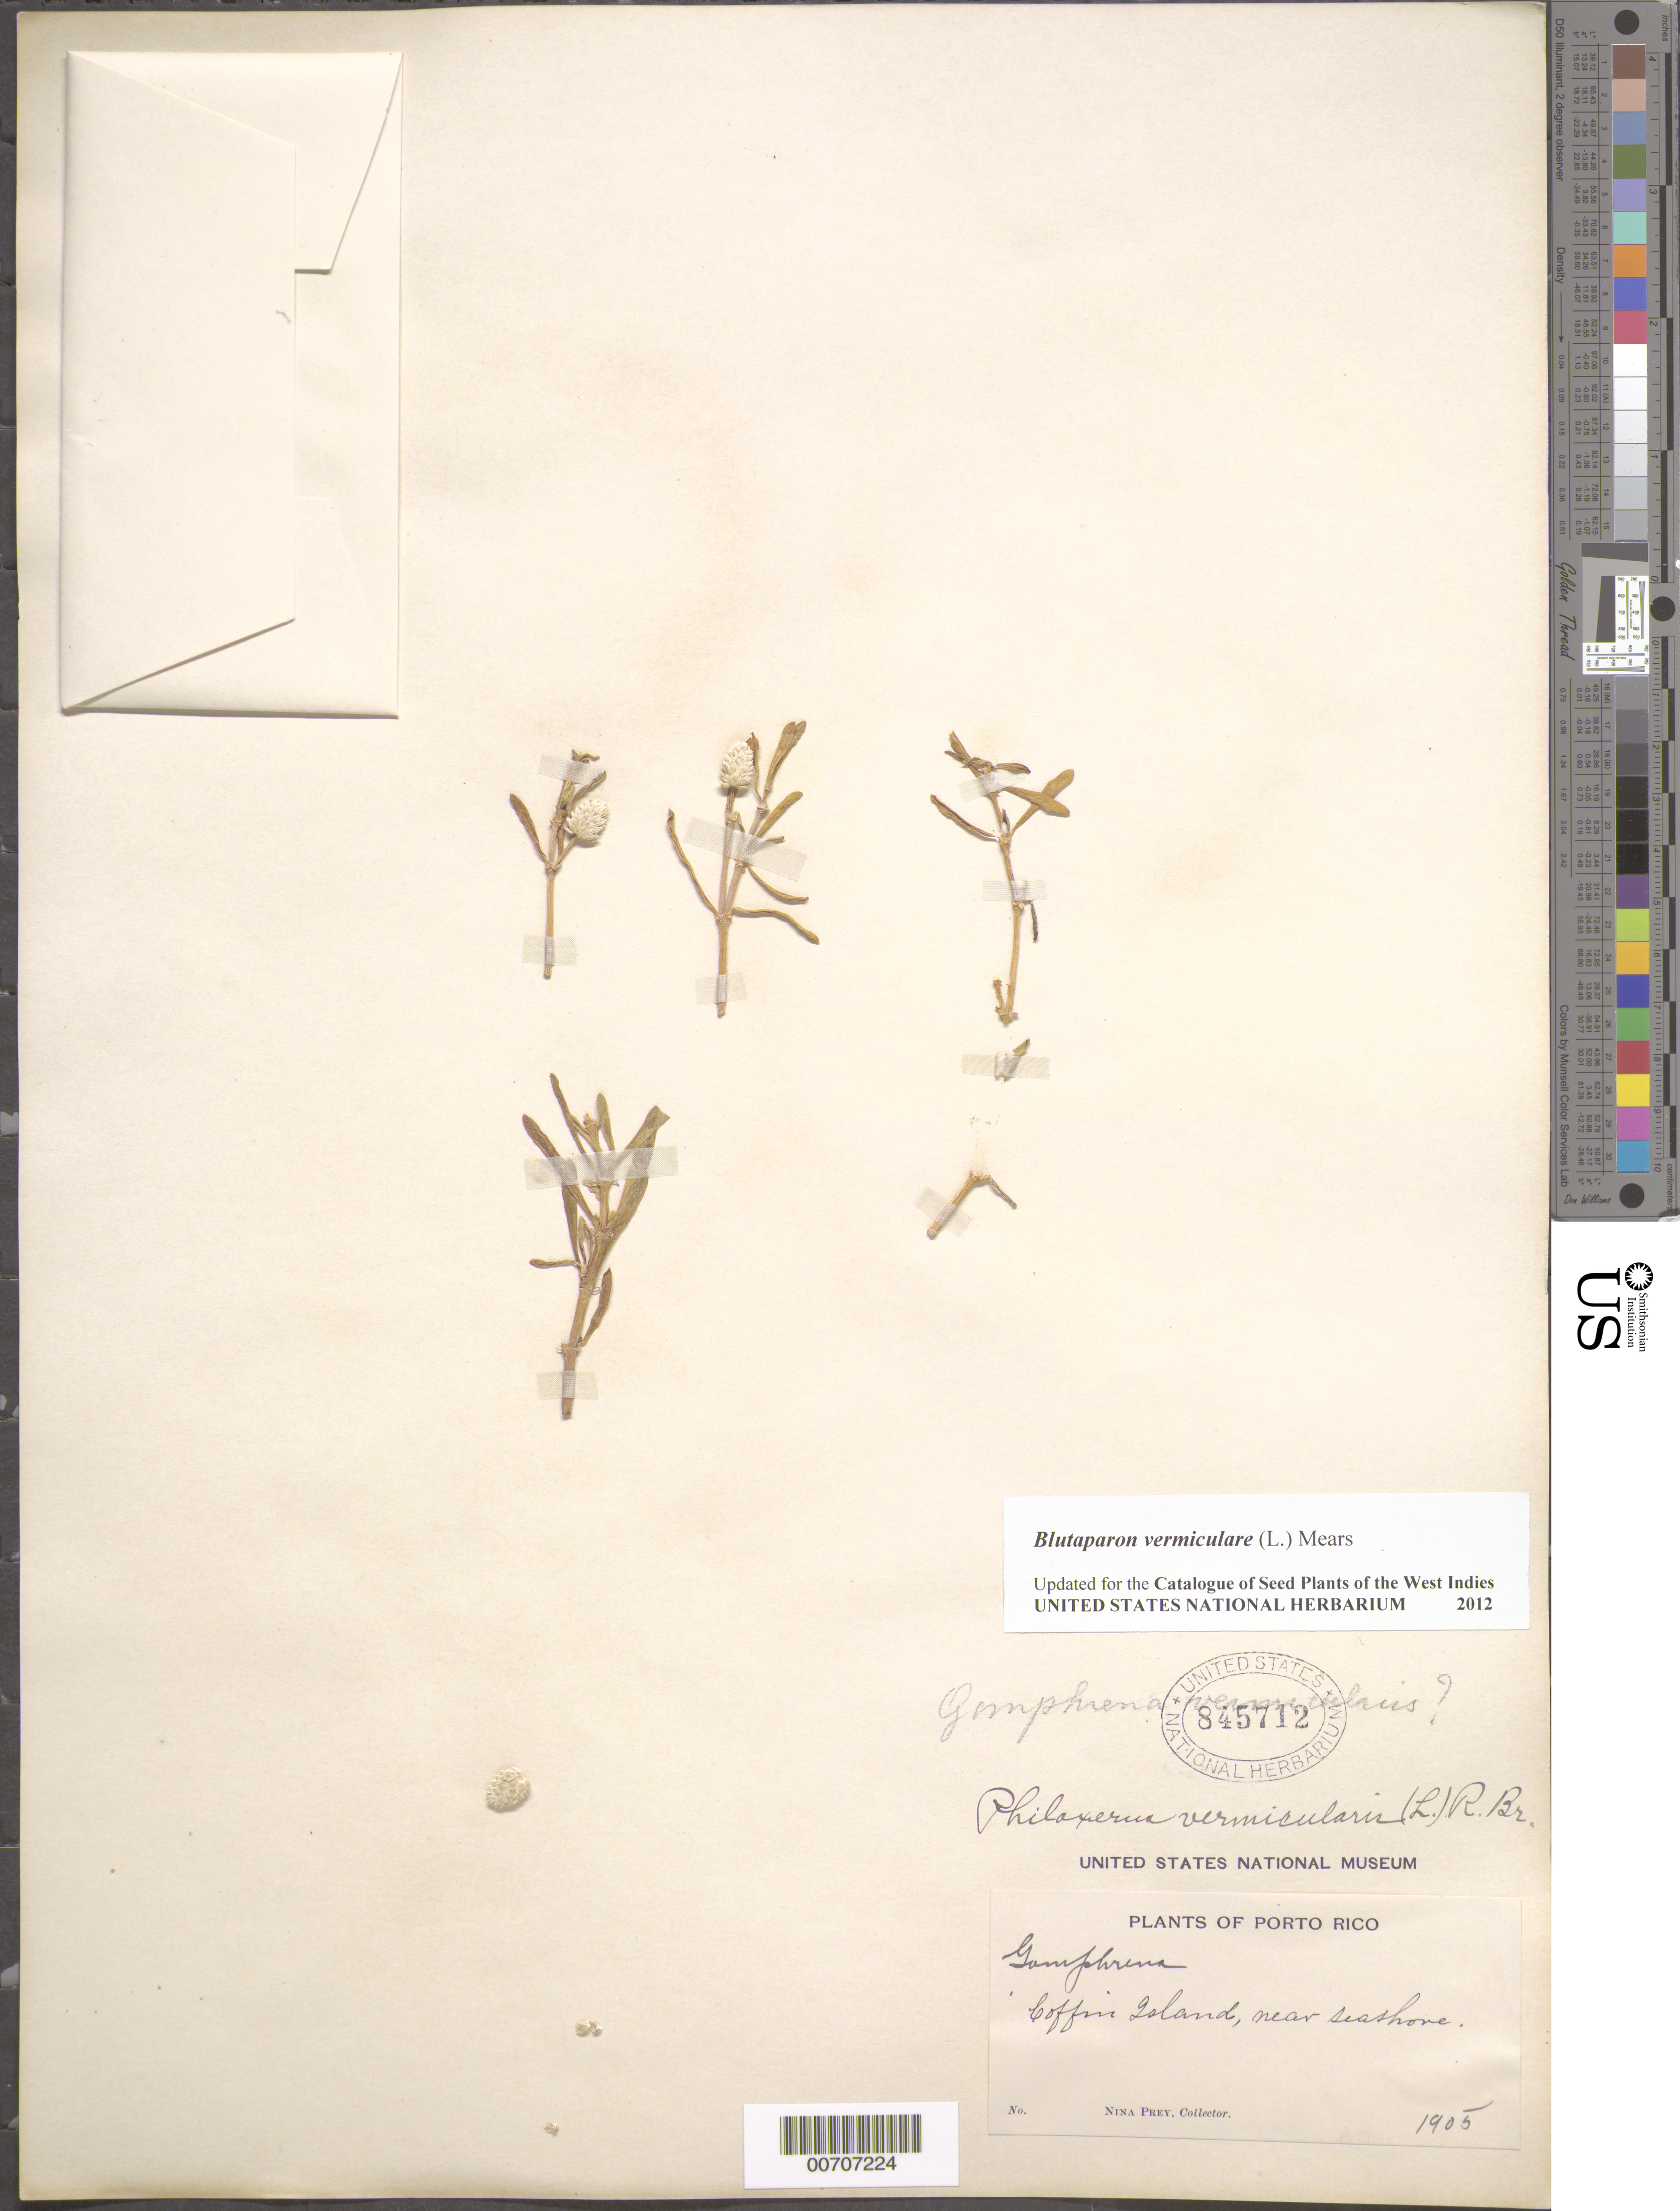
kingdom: Plantae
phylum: Tracheophyta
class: Magnoliopsida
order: Caryophyllales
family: Amaranthaceae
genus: Gomphrena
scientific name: Gomphrena vermicularis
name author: L.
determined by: Strong, Mark T., (BOT), Smithsonian Institution - National Museum of Natural History (UNITED STATES)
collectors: N. Prey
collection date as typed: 1905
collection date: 1905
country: Puerto Rico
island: Greater Antilles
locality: Coffin Island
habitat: Near seashore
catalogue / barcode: US 845712